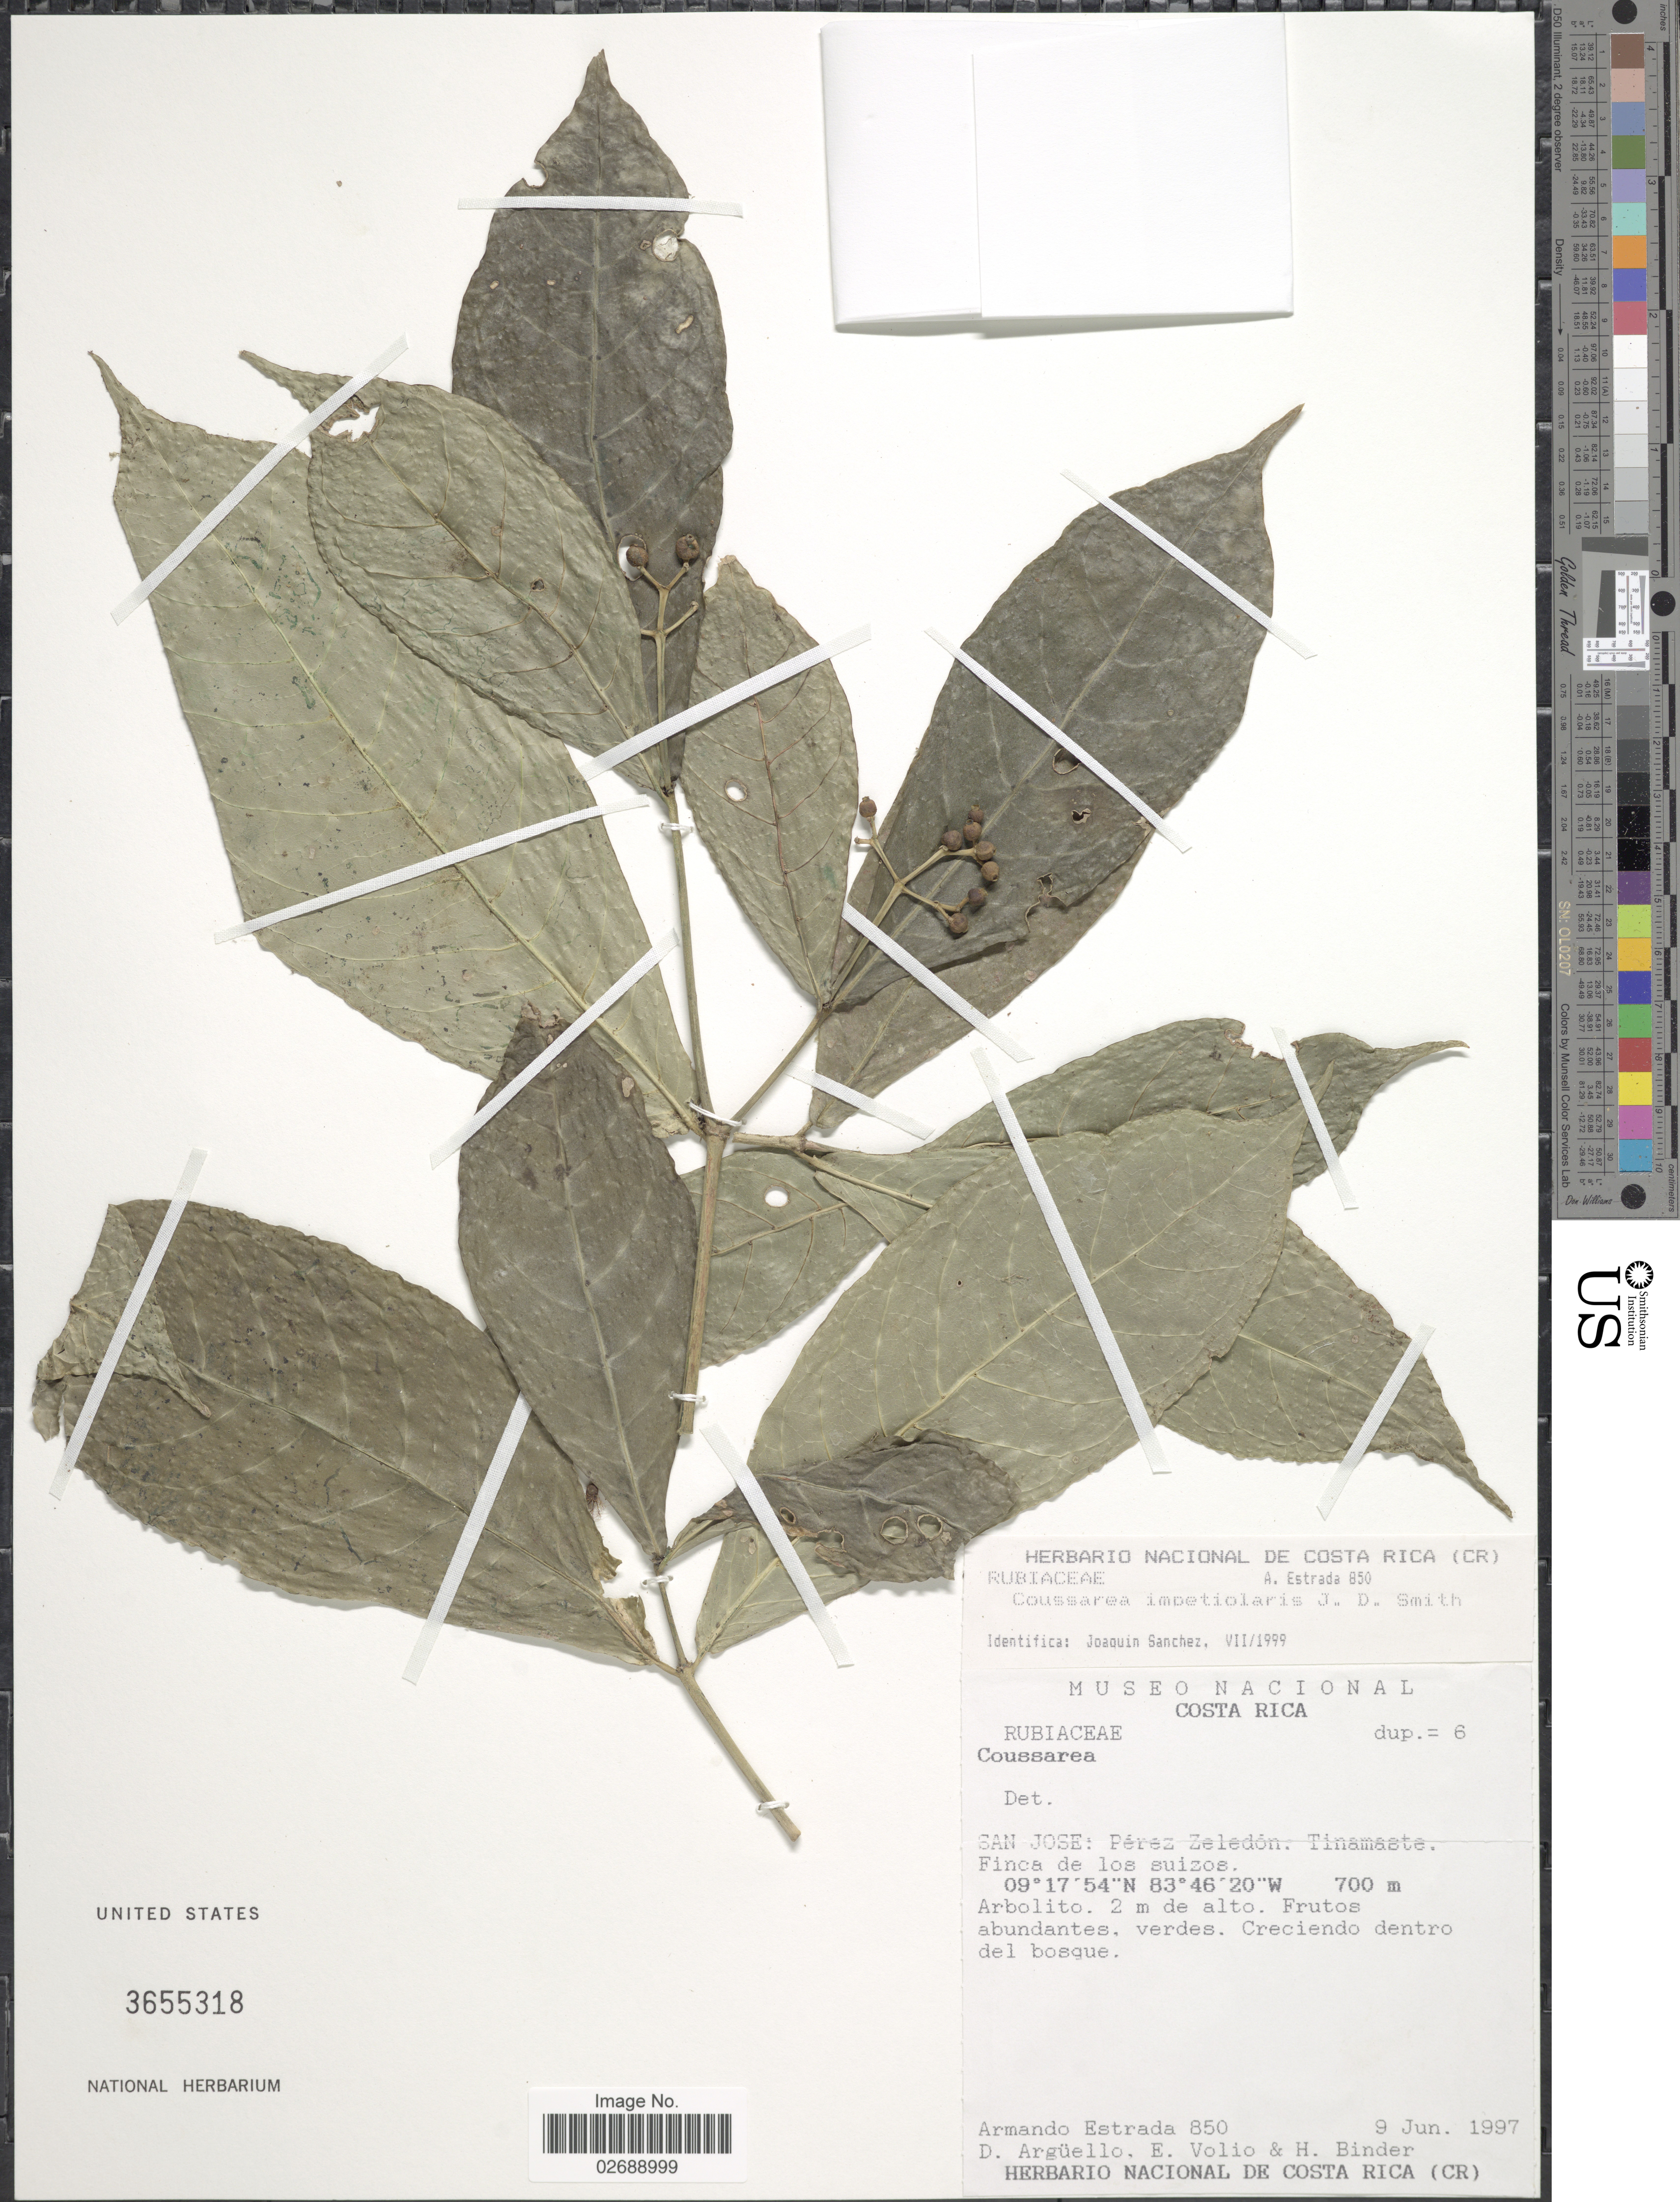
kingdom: Plantae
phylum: Tracheophyta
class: Magnoliopsida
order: Gentianales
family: Rubiaceae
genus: Coussarea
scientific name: Coussarea impetiolaris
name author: Donn. Sm.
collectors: A. Estrada, D. Argüello, E. Volio & H. Binder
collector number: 850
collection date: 1997-06-09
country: Costa Rica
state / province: San José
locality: Perez Zeledon. Tinamaate. Finca de los suizos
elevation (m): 700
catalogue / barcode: US 3655318